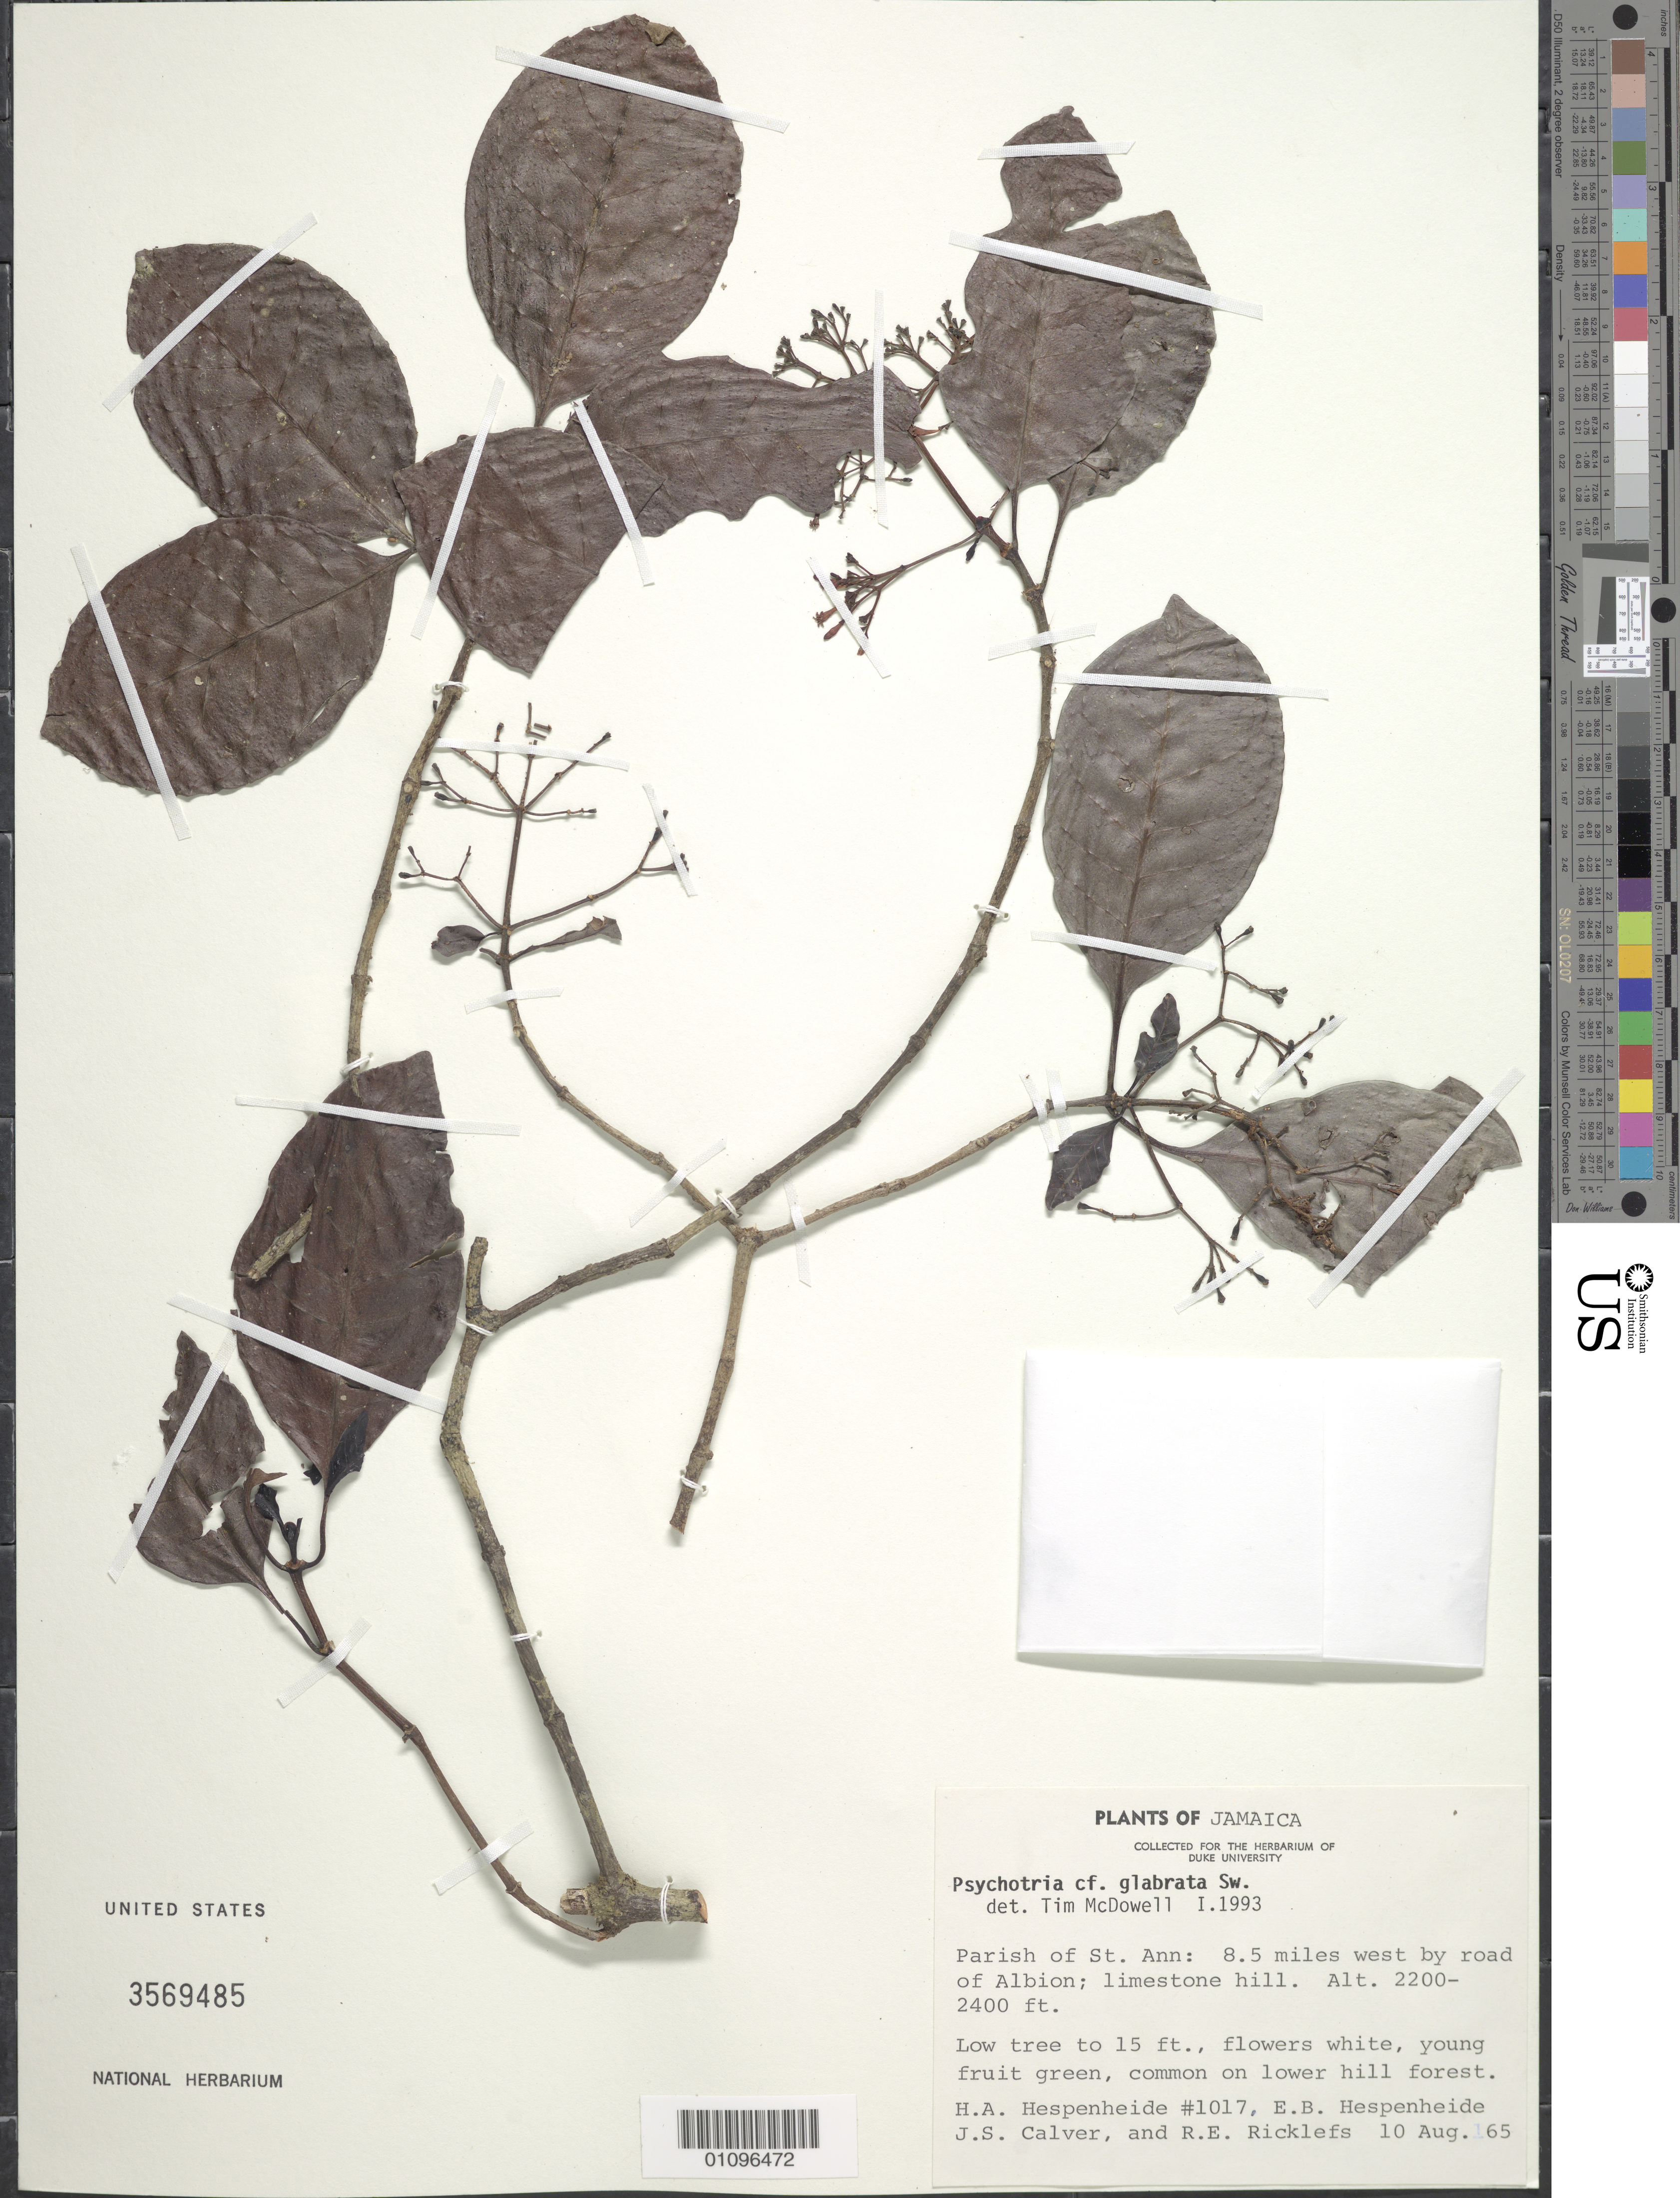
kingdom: Plantae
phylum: Tracheophyta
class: Magnoliopsida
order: Gentianales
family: Rubiaceae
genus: Psychotria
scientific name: Psychotria glabrata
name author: Sw.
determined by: McDowell, T.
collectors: H. A. Hespenheide, E. Hespenheide, J. Calver & R. Ricklefs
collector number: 1017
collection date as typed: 10 Aug 1965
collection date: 1965-08-10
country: Jamaica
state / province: Saint Ann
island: Jamaica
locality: Albion, 8.5 miles W by road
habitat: Limestone hill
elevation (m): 671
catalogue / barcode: US 3569485